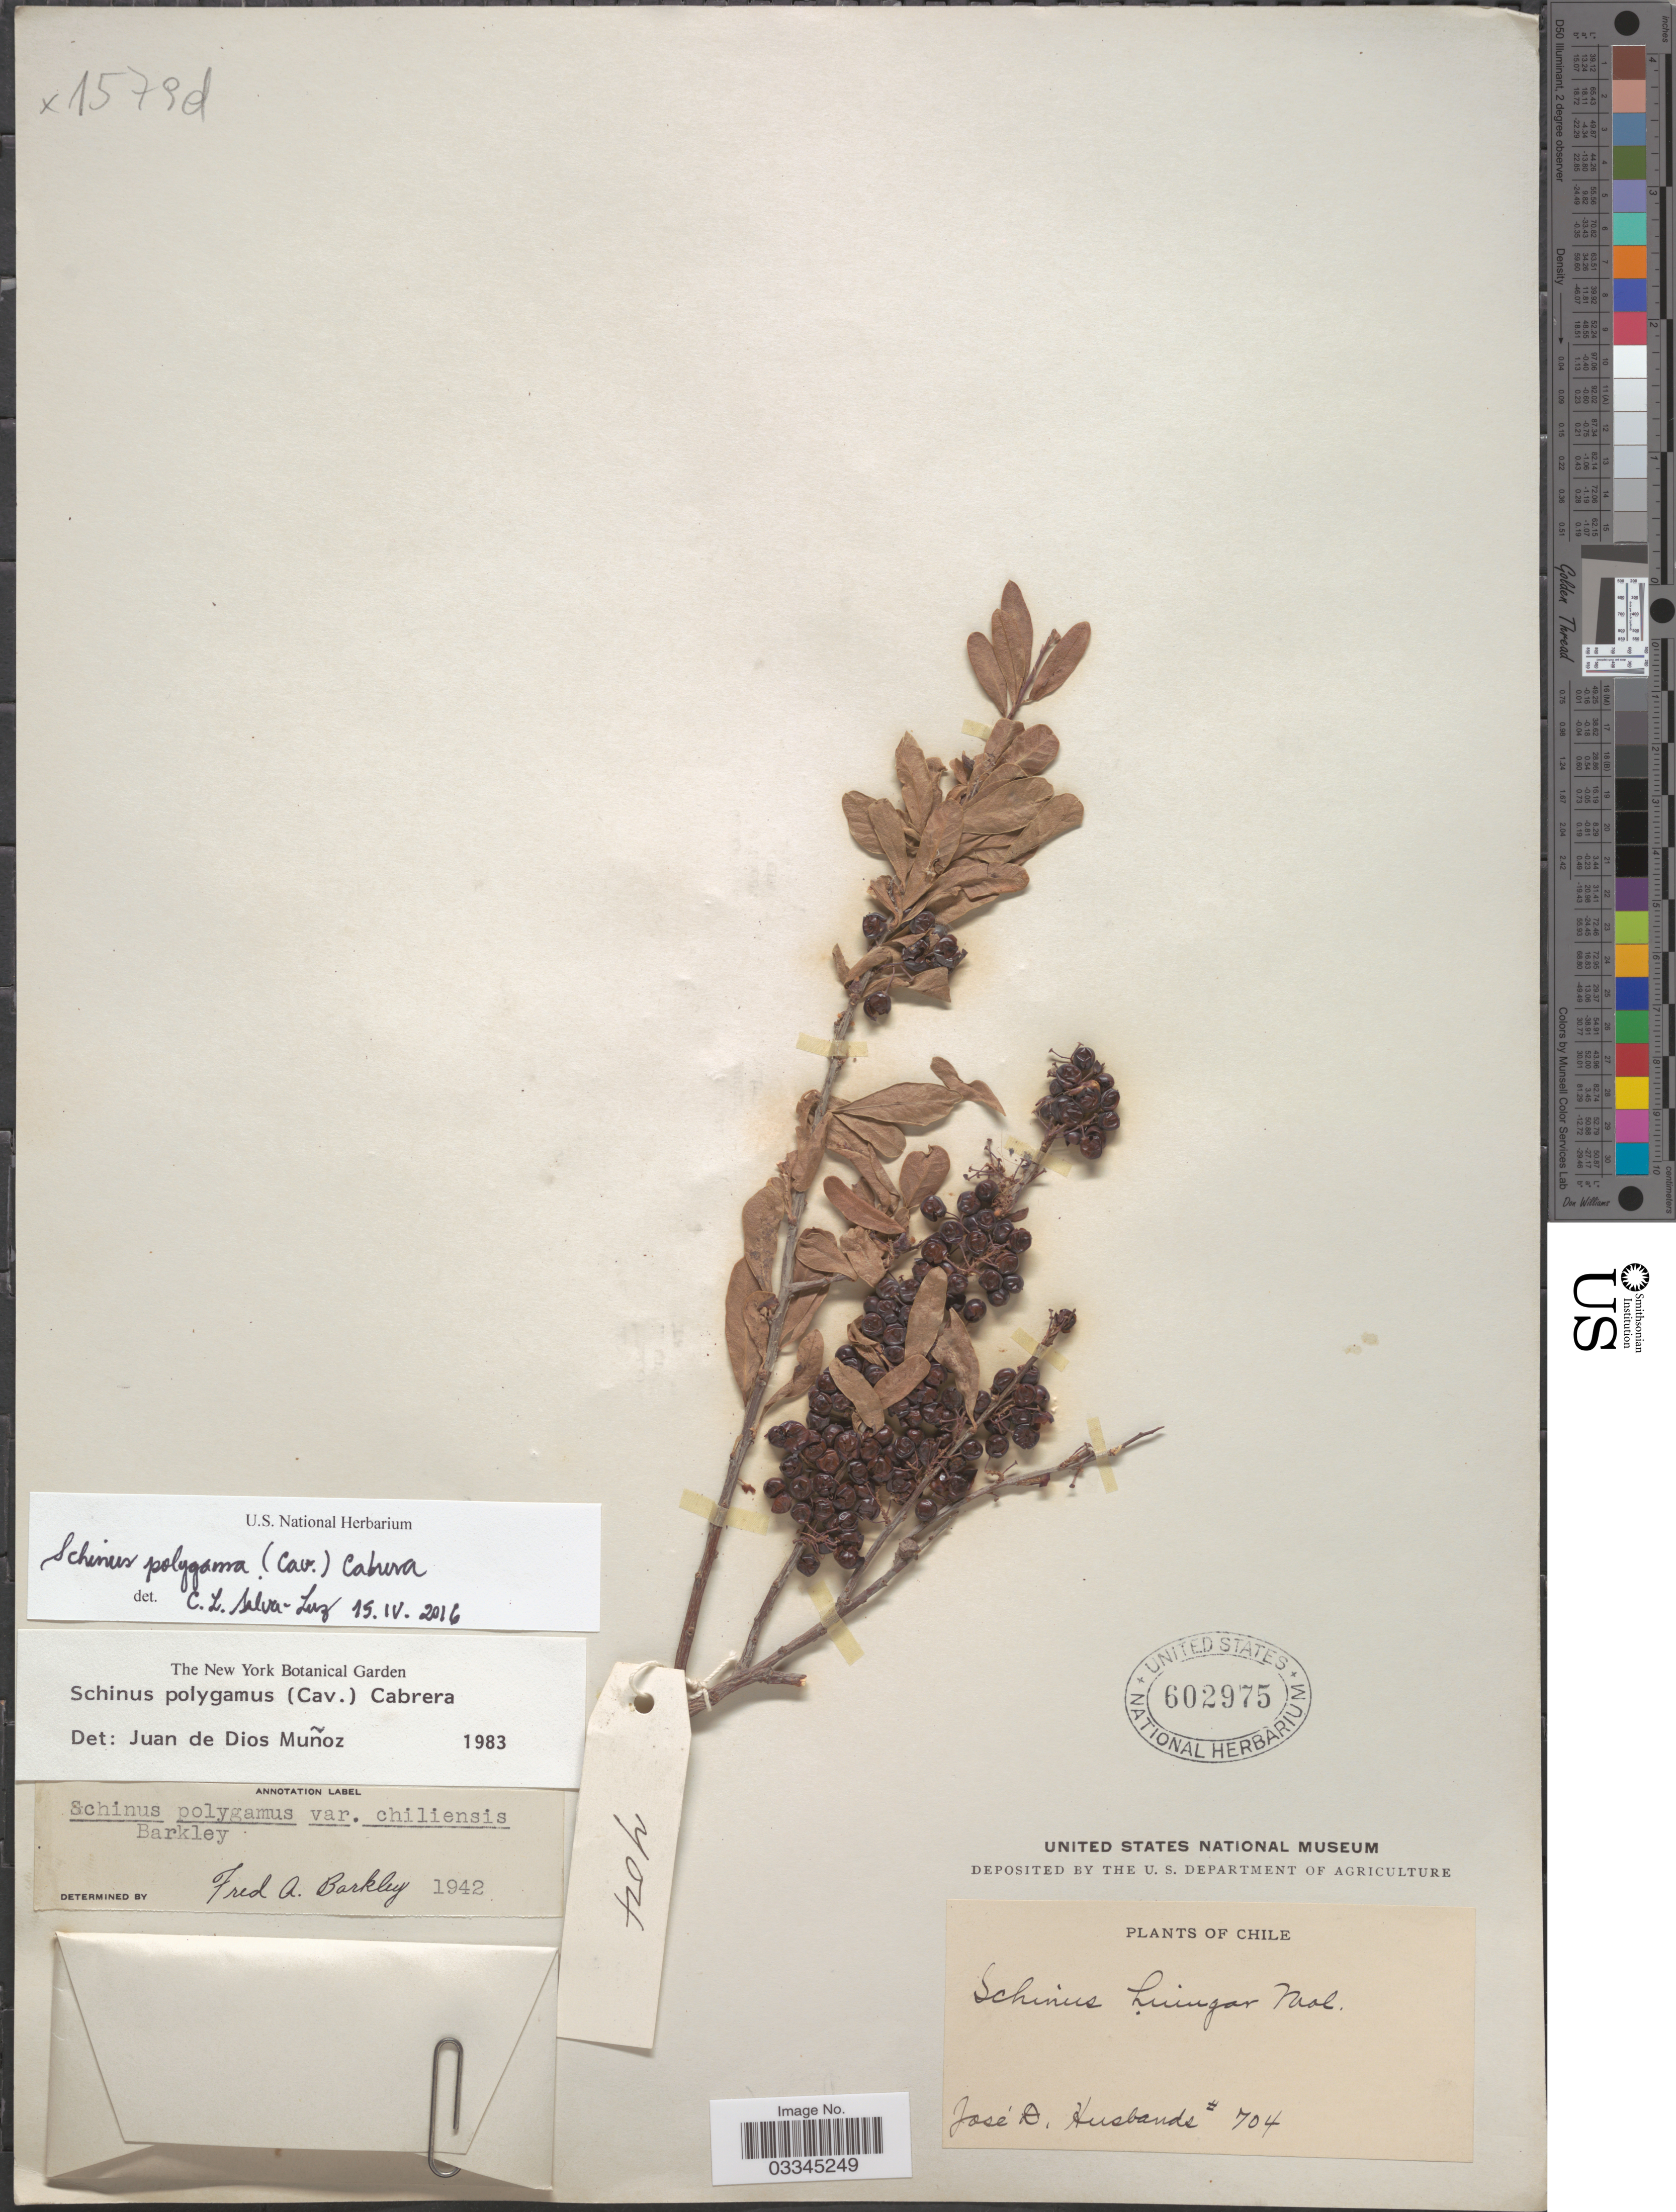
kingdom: Plantae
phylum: Tracheophyta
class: Magnoliopsida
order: Sapindales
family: Anacardiaceae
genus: Schinus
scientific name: Schinus polygama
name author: (Cav.) Cabrera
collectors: J. Husbands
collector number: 704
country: Chile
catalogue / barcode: US 602975